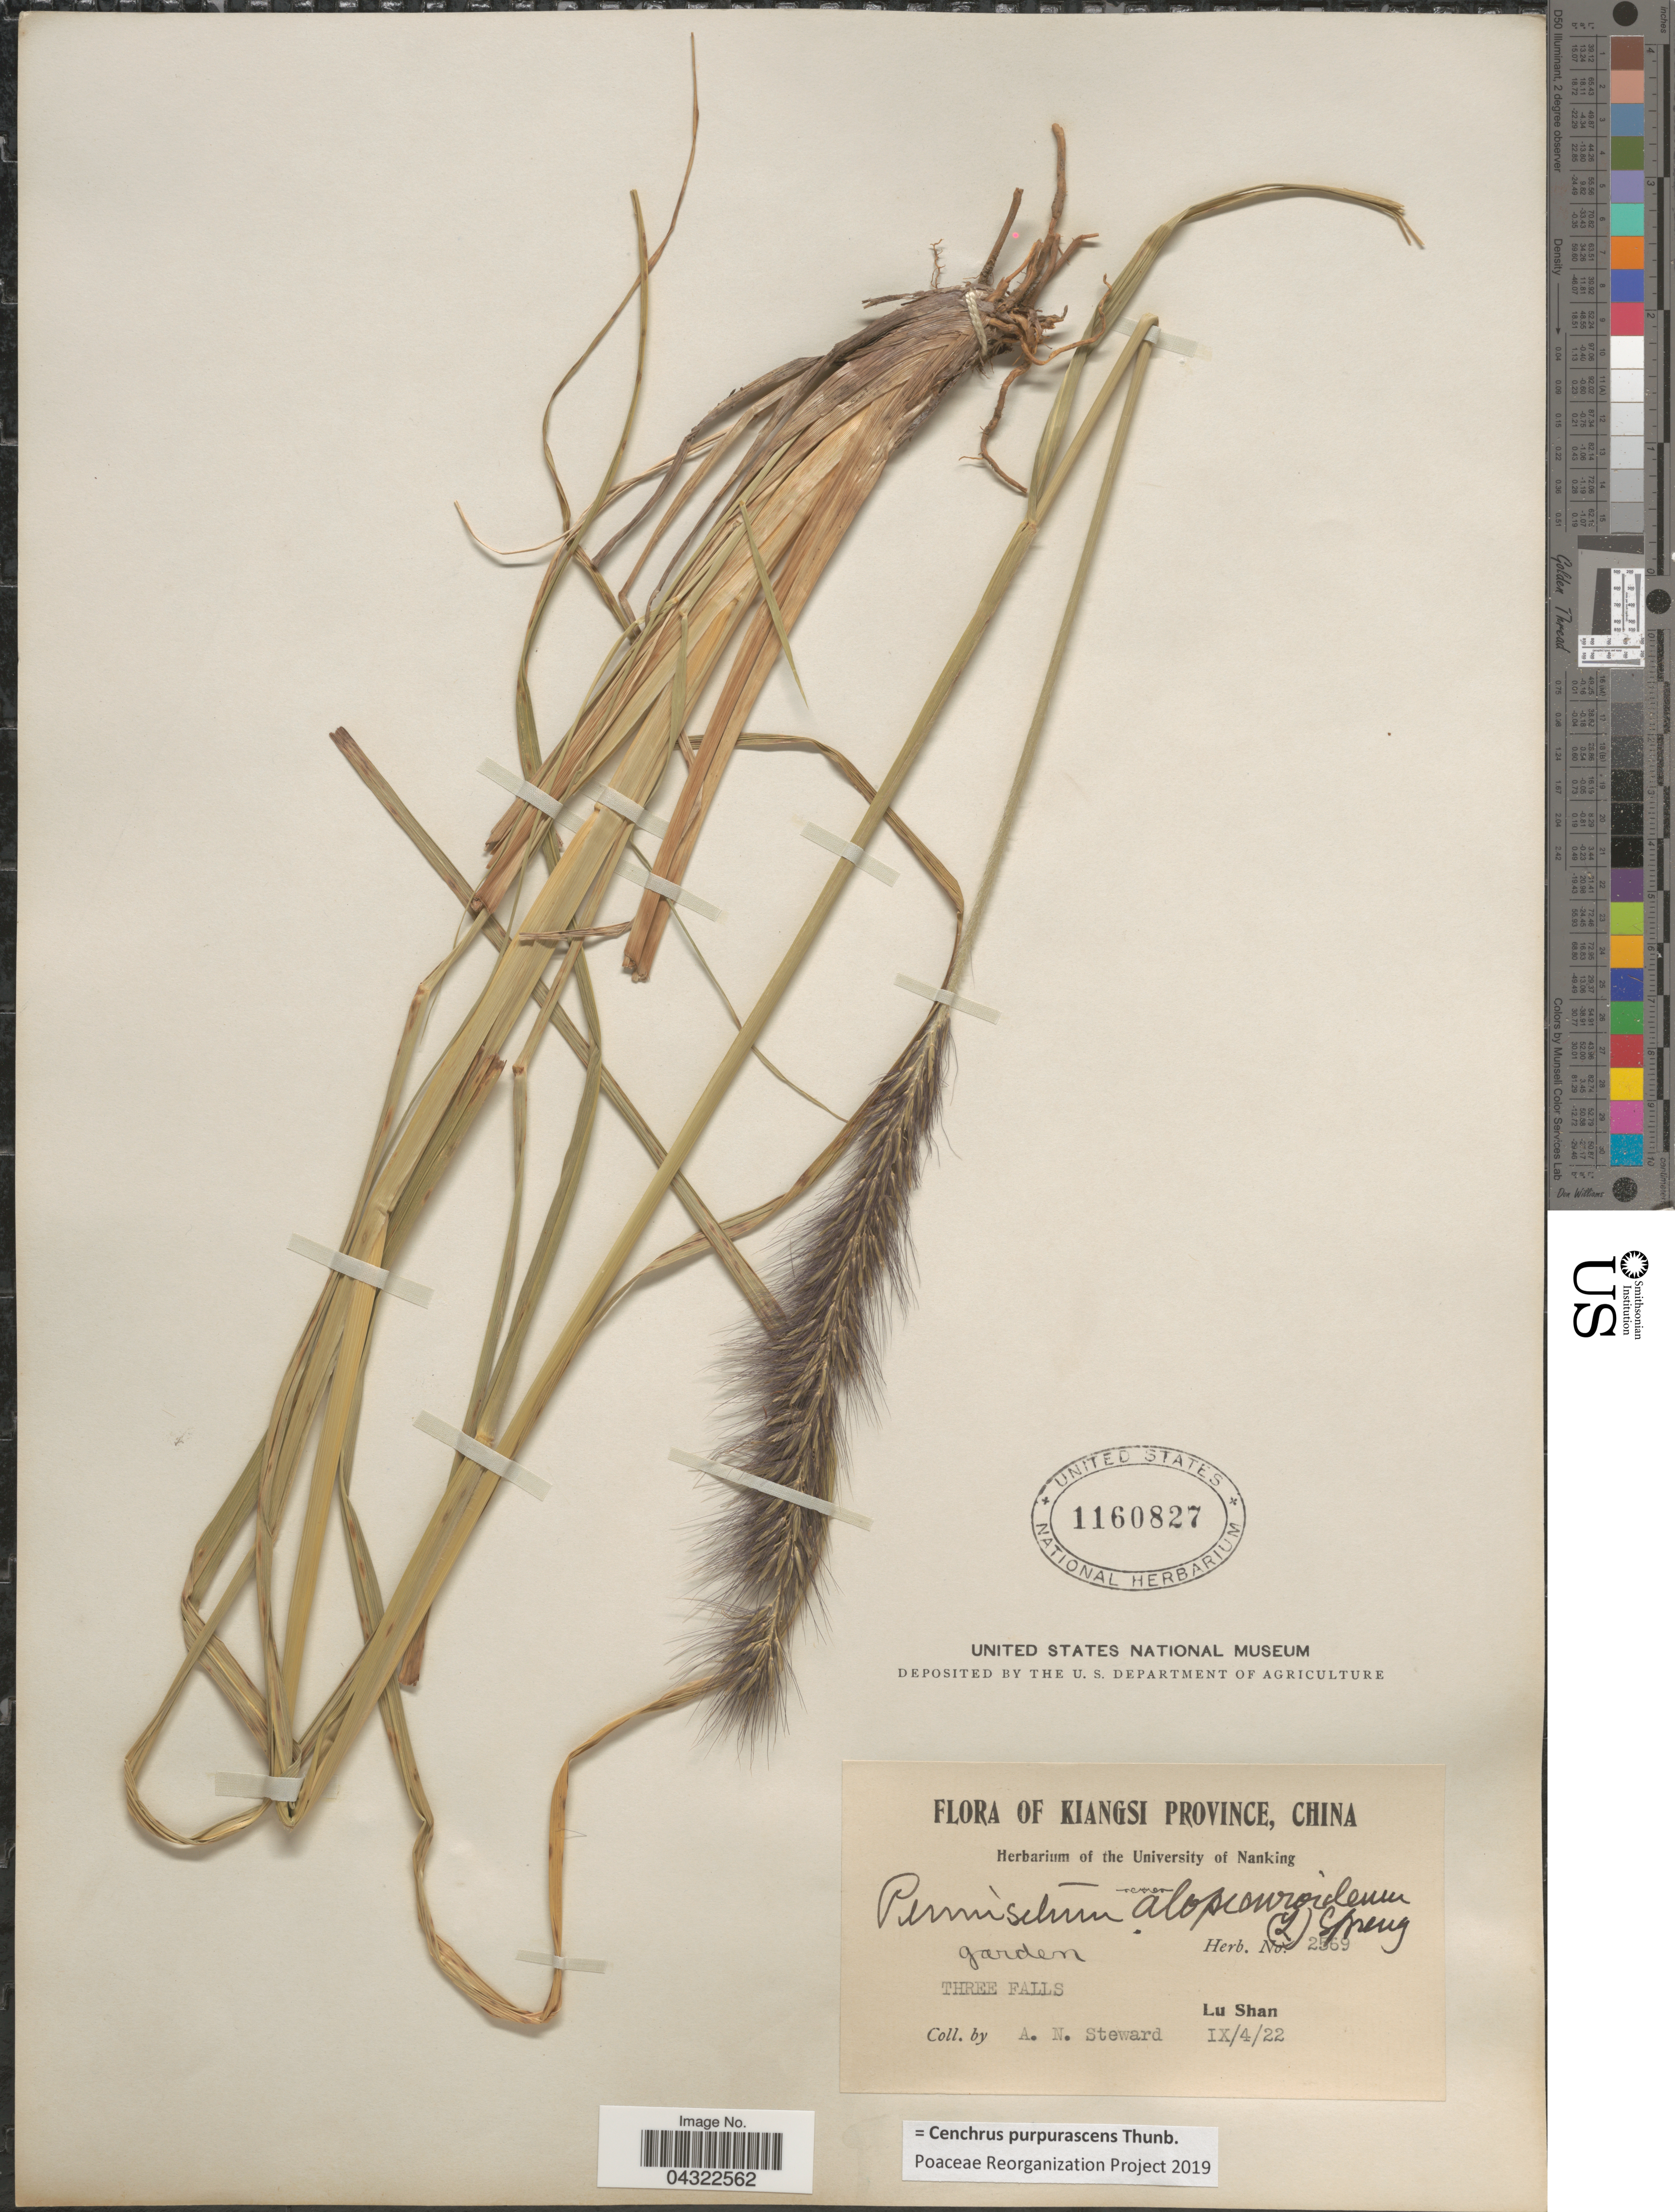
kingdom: Plantae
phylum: Tracheophyta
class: Liliopsida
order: Poales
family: Poaceae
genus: Cenchrus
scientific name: Cenchrus purpurascens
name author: Thunb.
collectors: A. N. Steward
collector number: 2569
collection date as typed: Transcribed d/m/y: 4/9/22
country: China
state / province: Jiangxi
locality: Kiangsi Province. Garden. Three Falls. Lu Shan.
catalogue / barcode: US 1160827